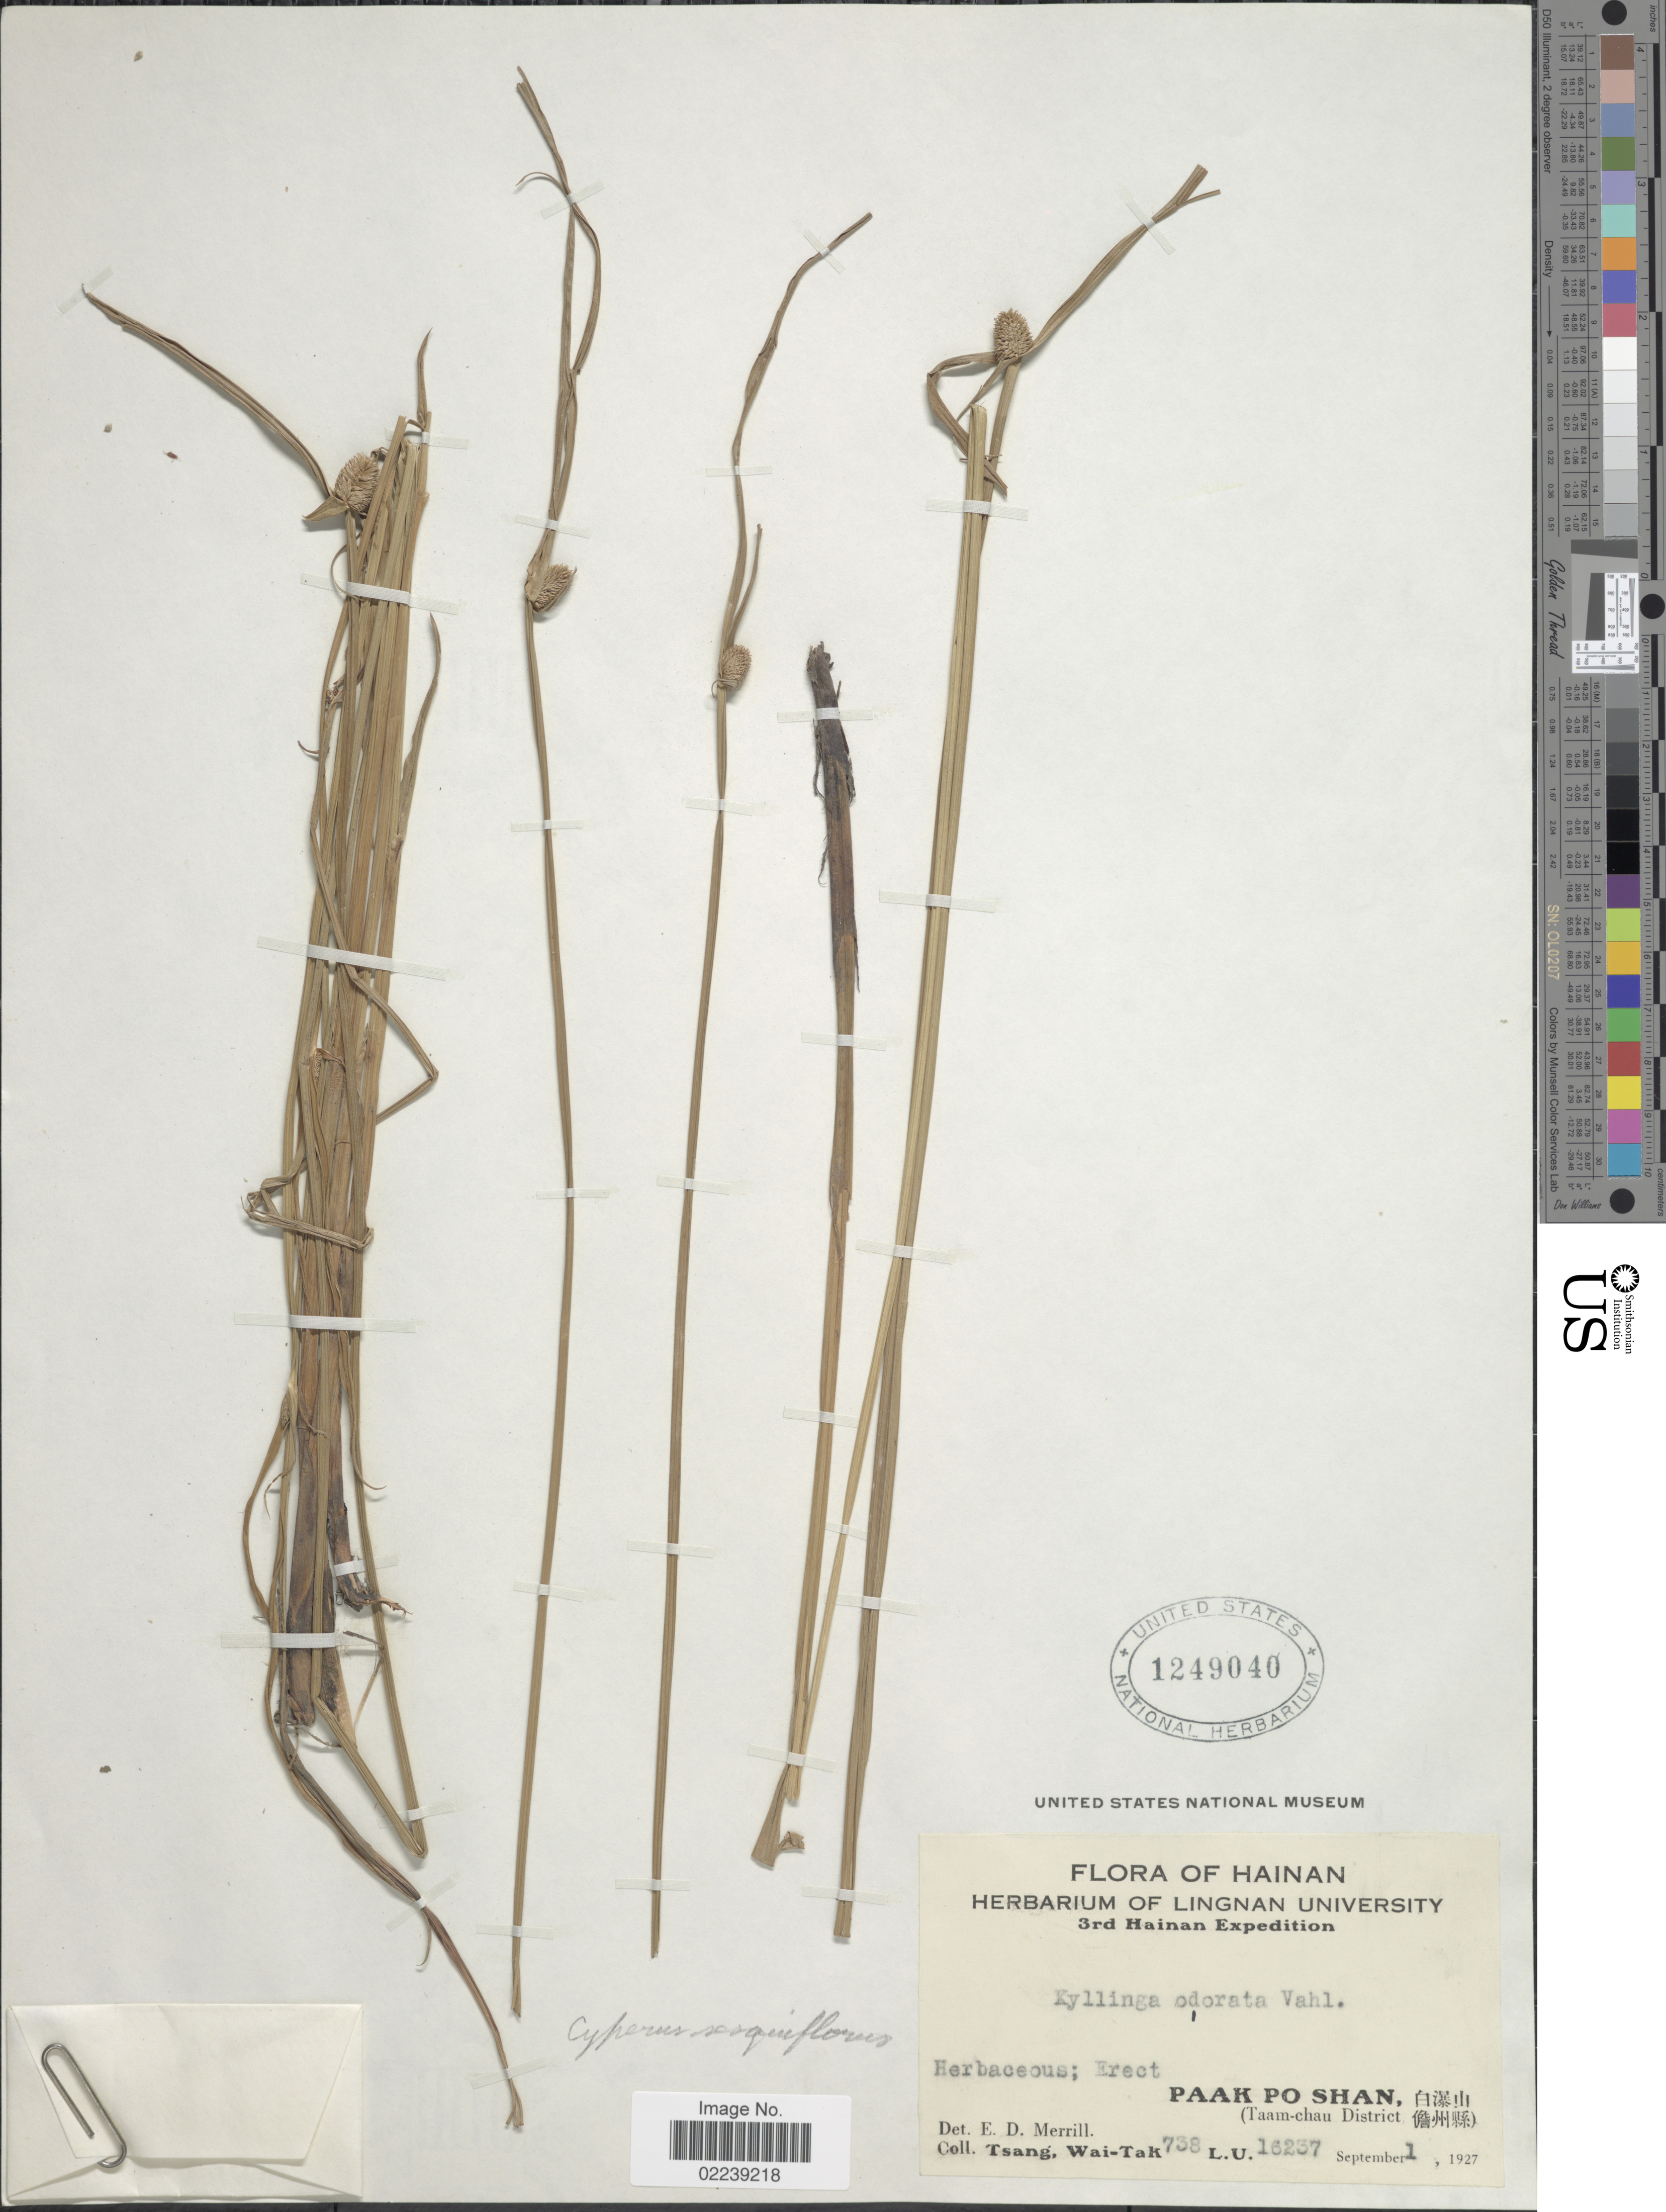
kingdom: Plantae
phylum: Tracheophyta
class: Liliopsida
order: Poales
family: Cyperaceae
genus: Cyperus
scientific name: Cyperus melanospermus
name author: (Nees) Valck. Sur.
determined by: Strong, M. T., (US), Smithsonian Institution - National Museum of Natural History (UNITED STATES)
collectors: W. T. Tsang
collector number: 738/L.U.16237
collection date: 1927-09-01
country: China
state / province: Hainan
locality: Paak Po Shan. (Taam- chau District)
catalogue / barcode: US 1249040